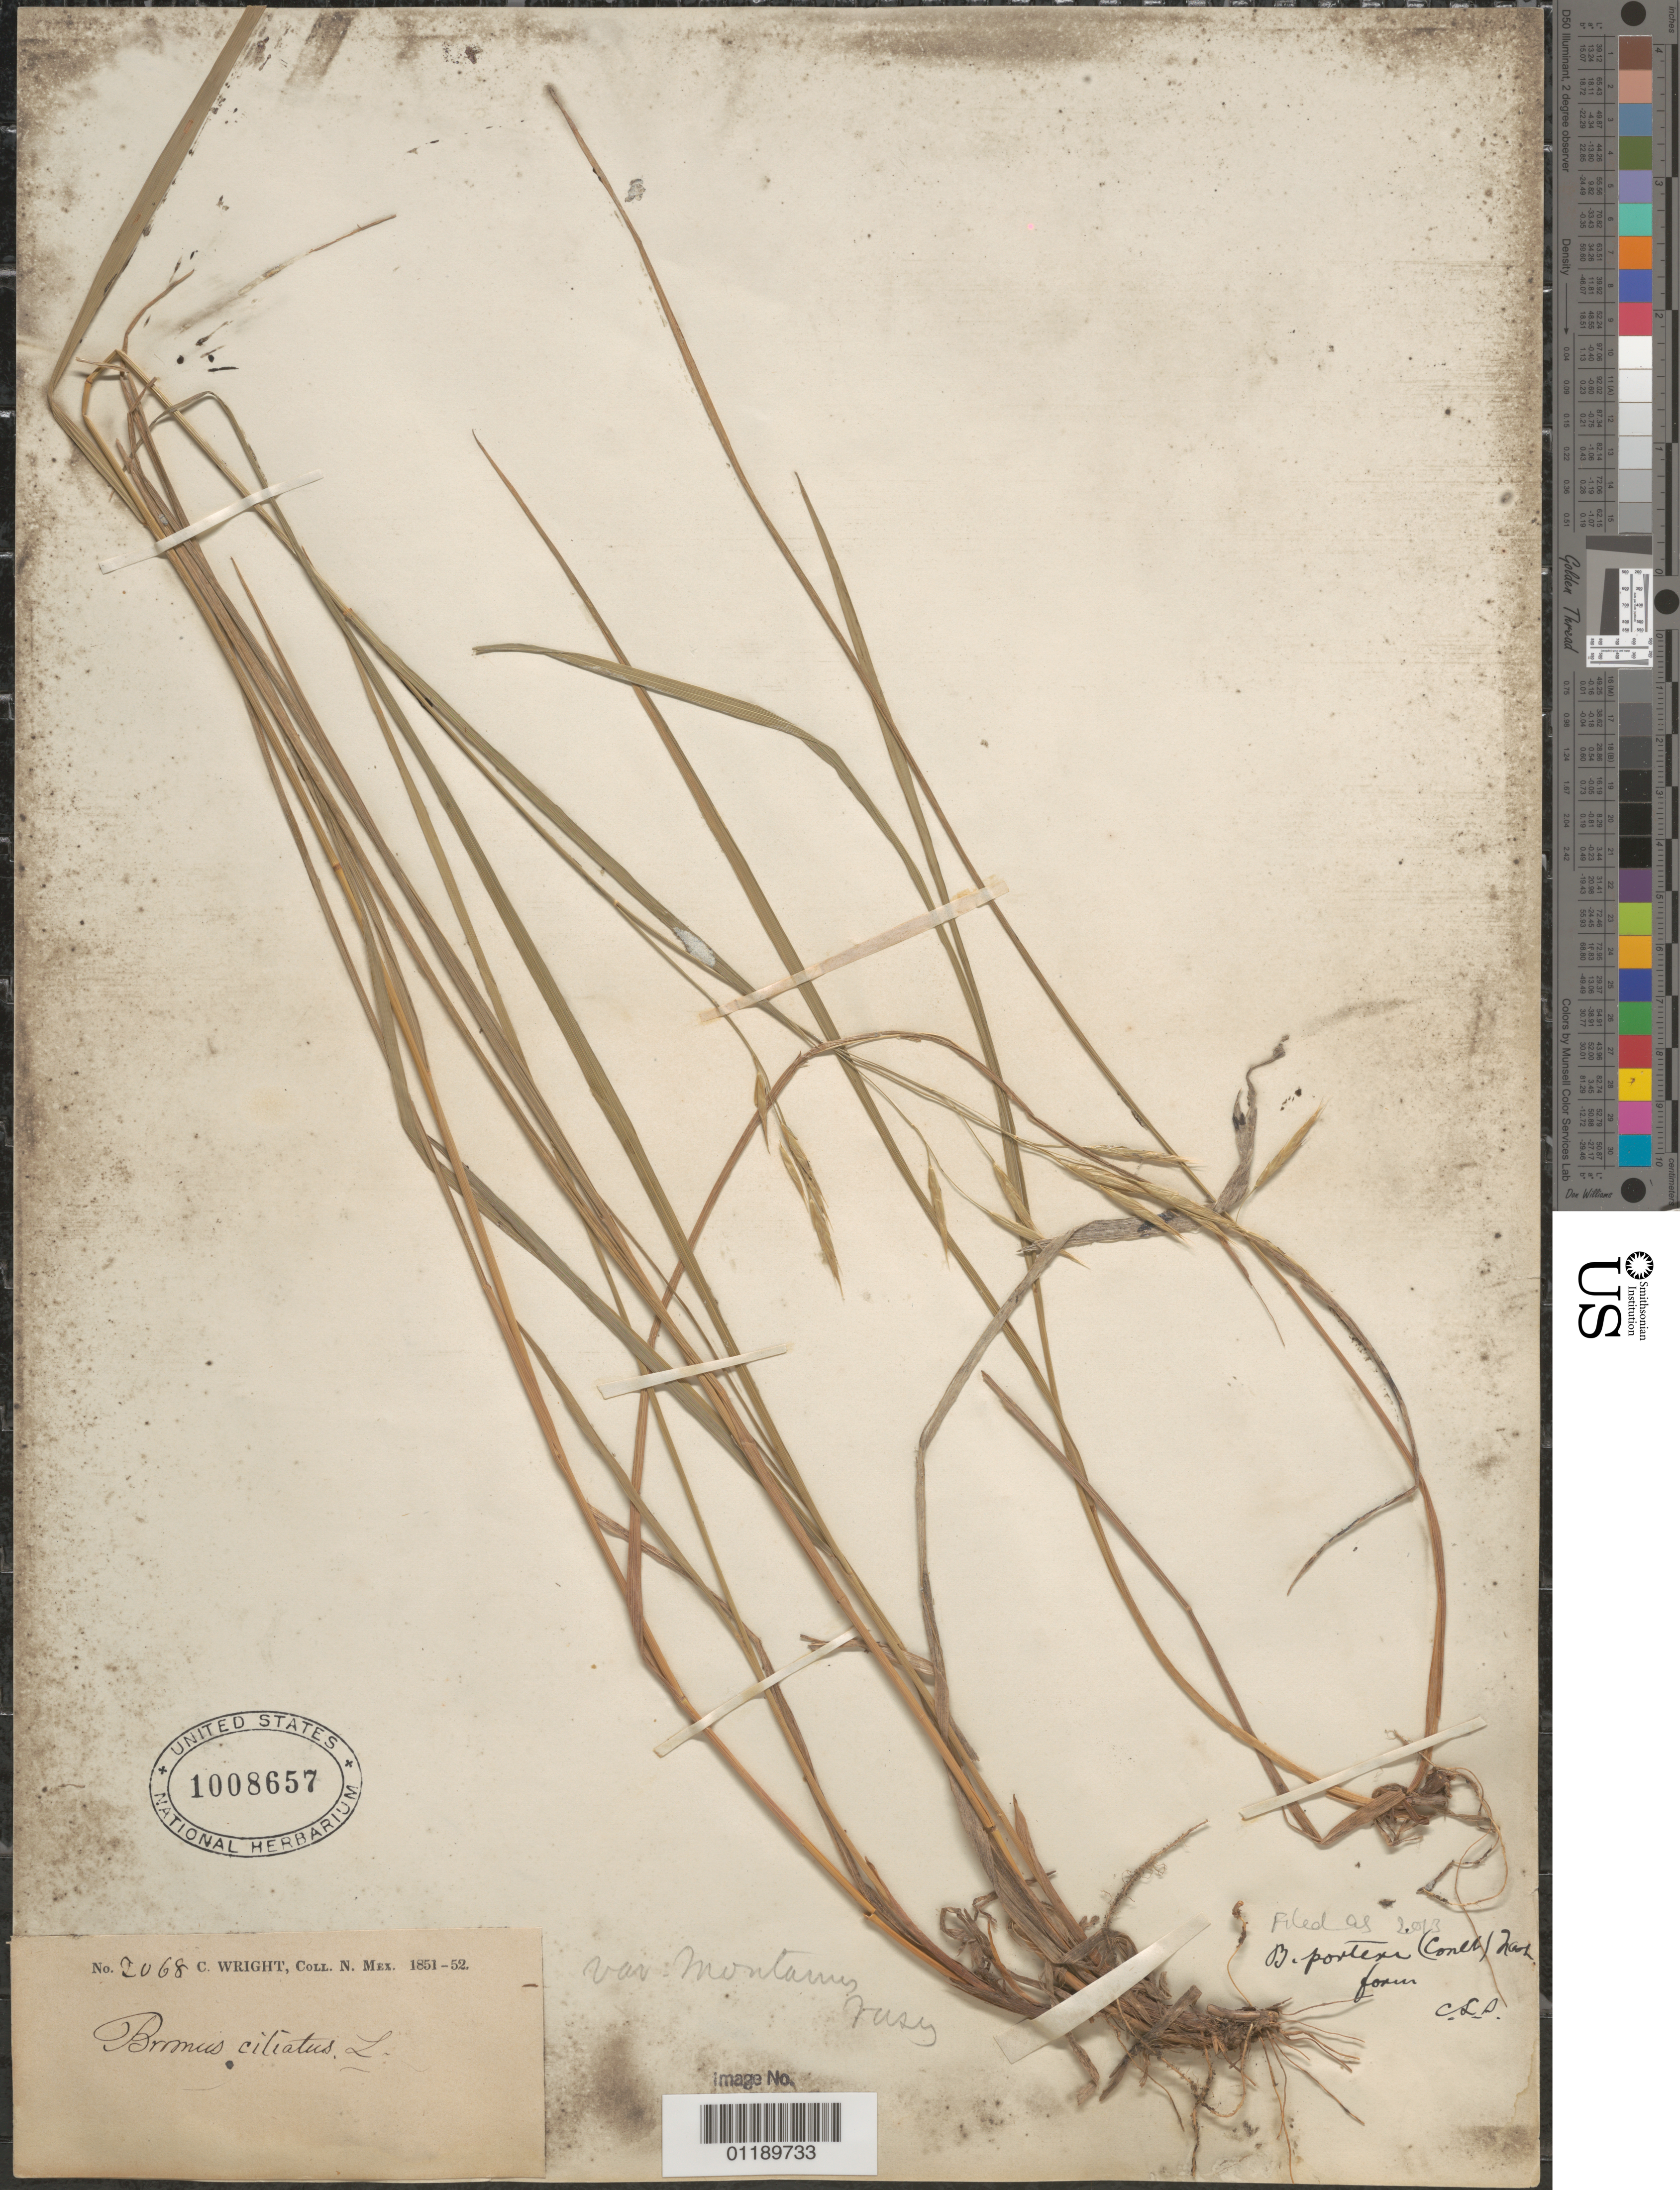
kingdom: Plantae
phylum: Tracheophyta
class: Liliopsida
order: Poales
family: Poaceae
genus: Bromus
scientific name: Bromus porteri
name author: (J.M. Coult.) Nash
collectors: C. Wright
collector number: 2068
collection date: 1851/1852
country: United States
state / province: New Mexico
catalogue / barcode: US 1008657